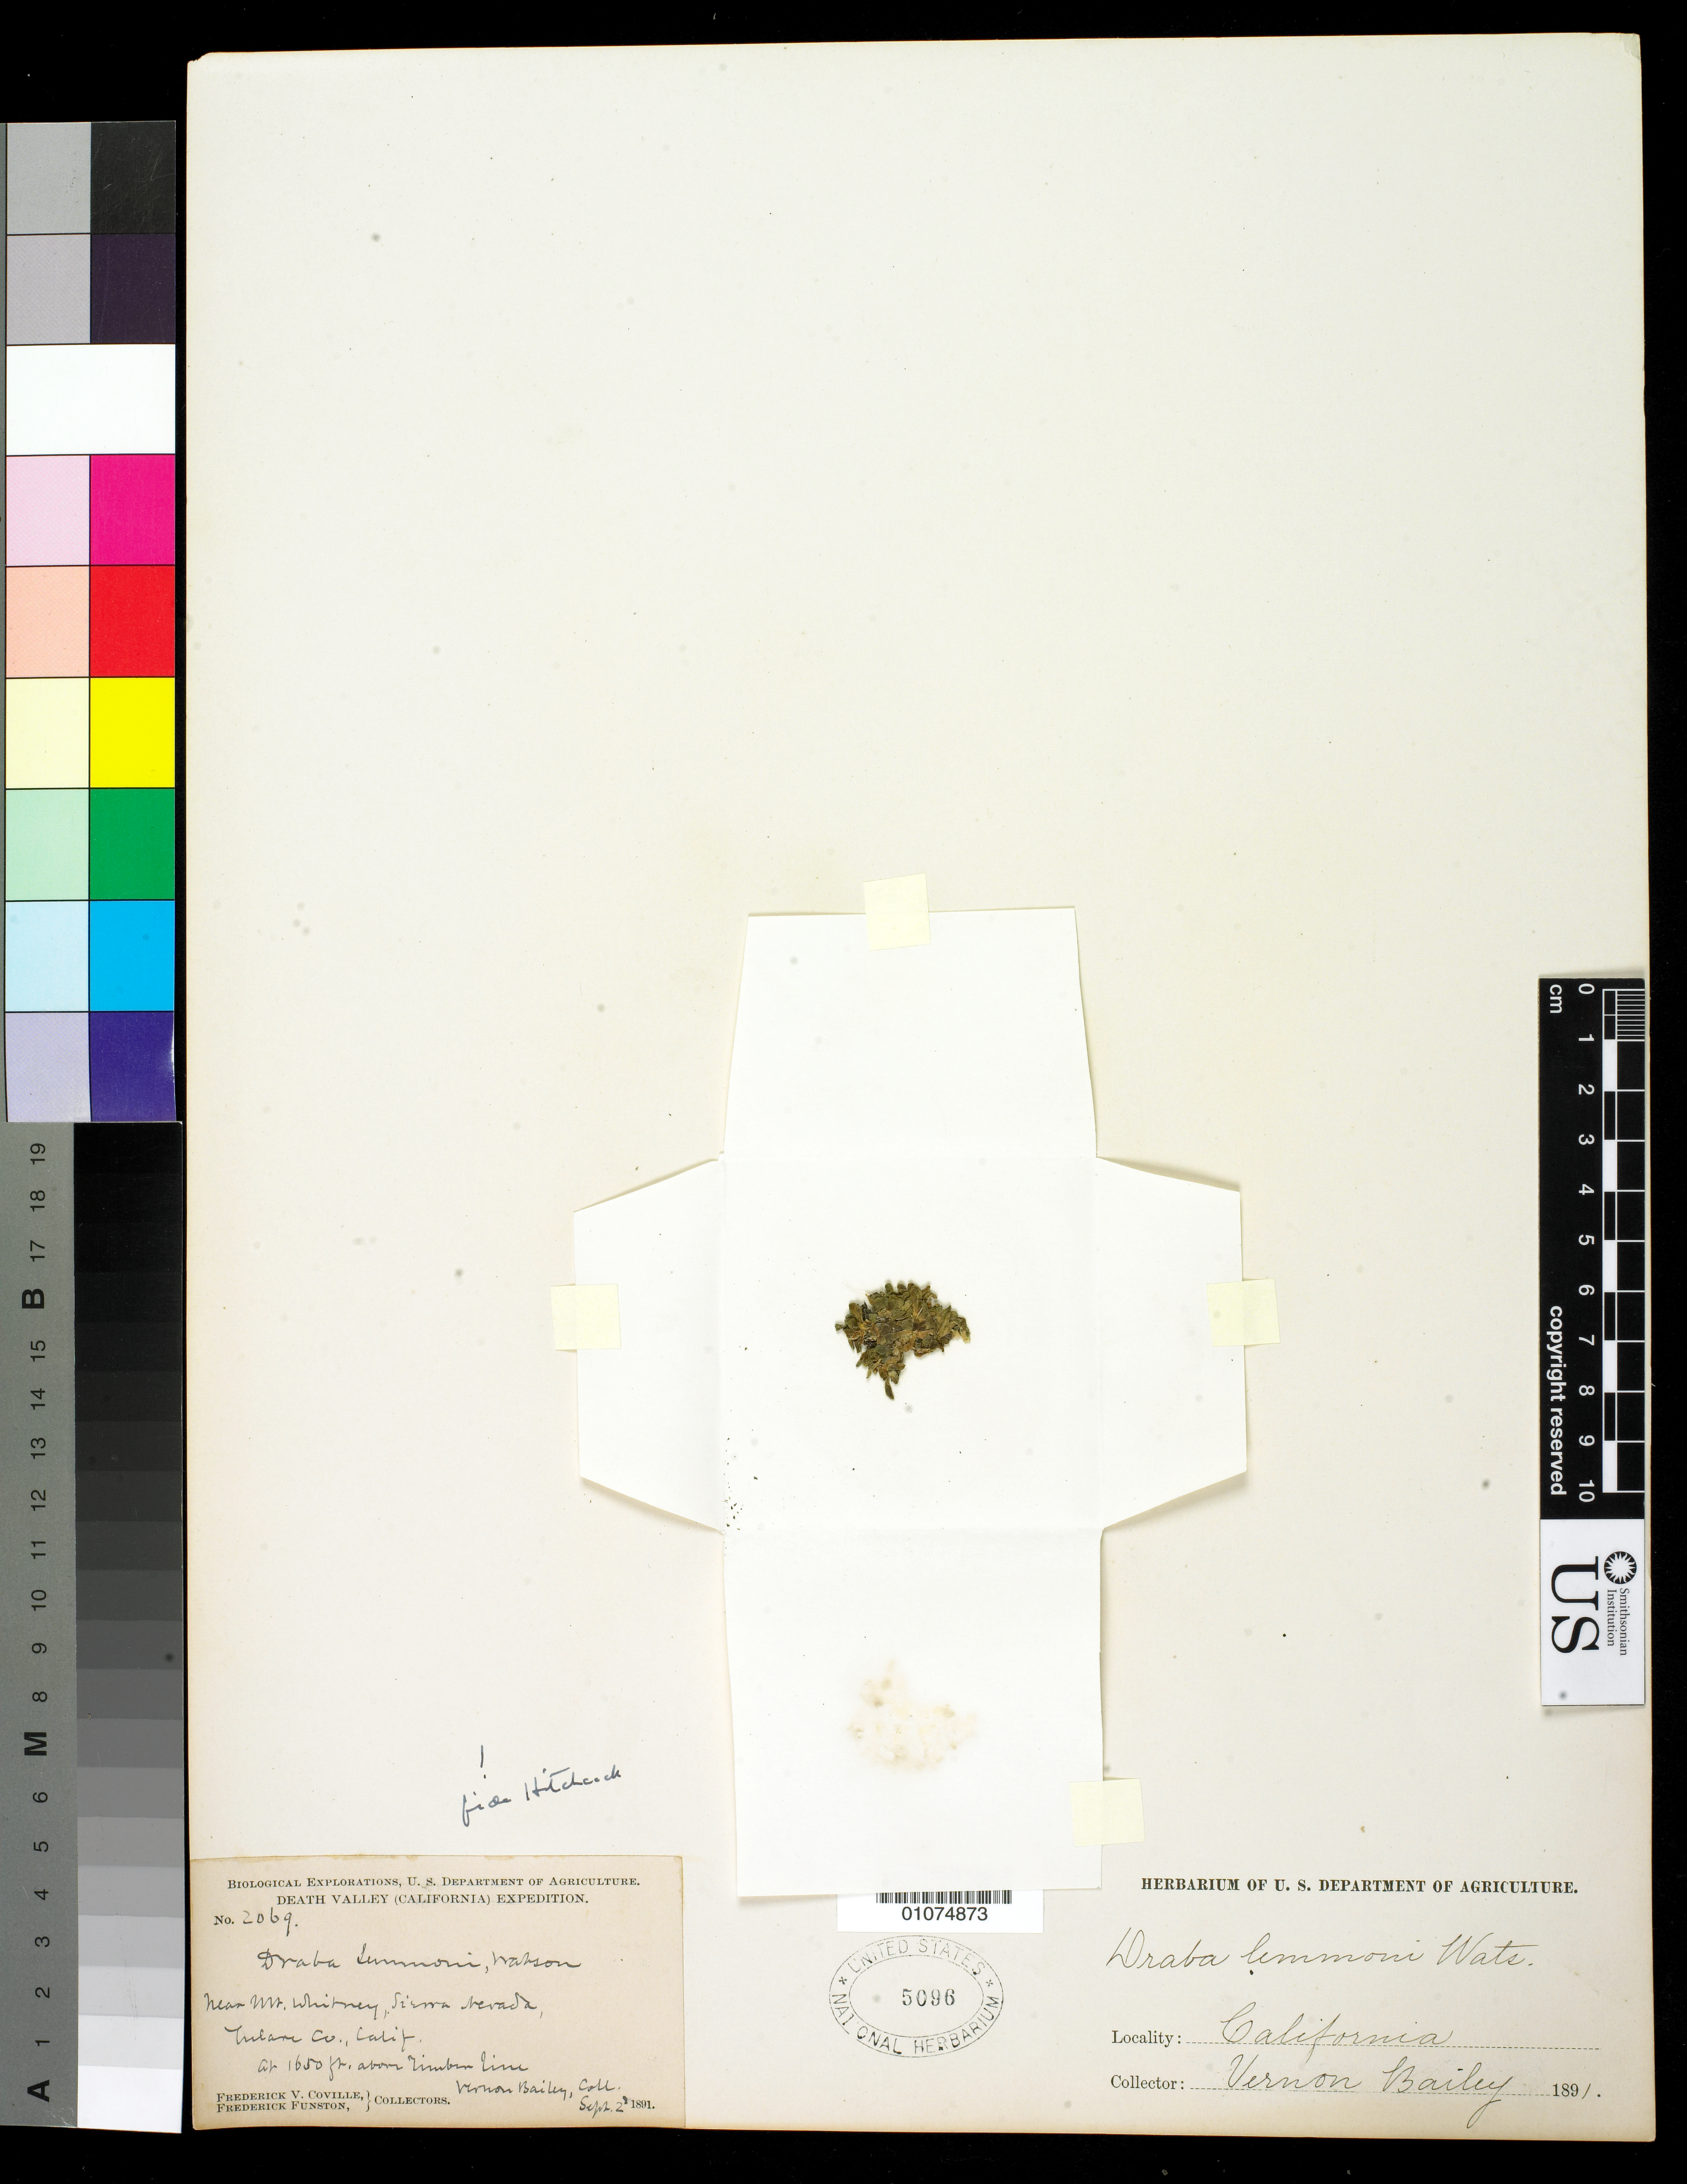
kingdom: Plantae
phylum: Tracheophyta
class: Magnoliopsida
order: Brassicales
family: Brassicaceae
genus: Draba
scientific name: Draba lemmonii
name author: S. Watson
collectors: F. V. Coville, F. Funston & F. Funston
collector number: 2069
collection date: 1891-09-02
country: United States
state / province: California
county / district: Tulare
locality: Near Mt Whitney, Sierra Nevada, at 1650 ft. above Vernon Bailey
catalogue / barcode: US 5096